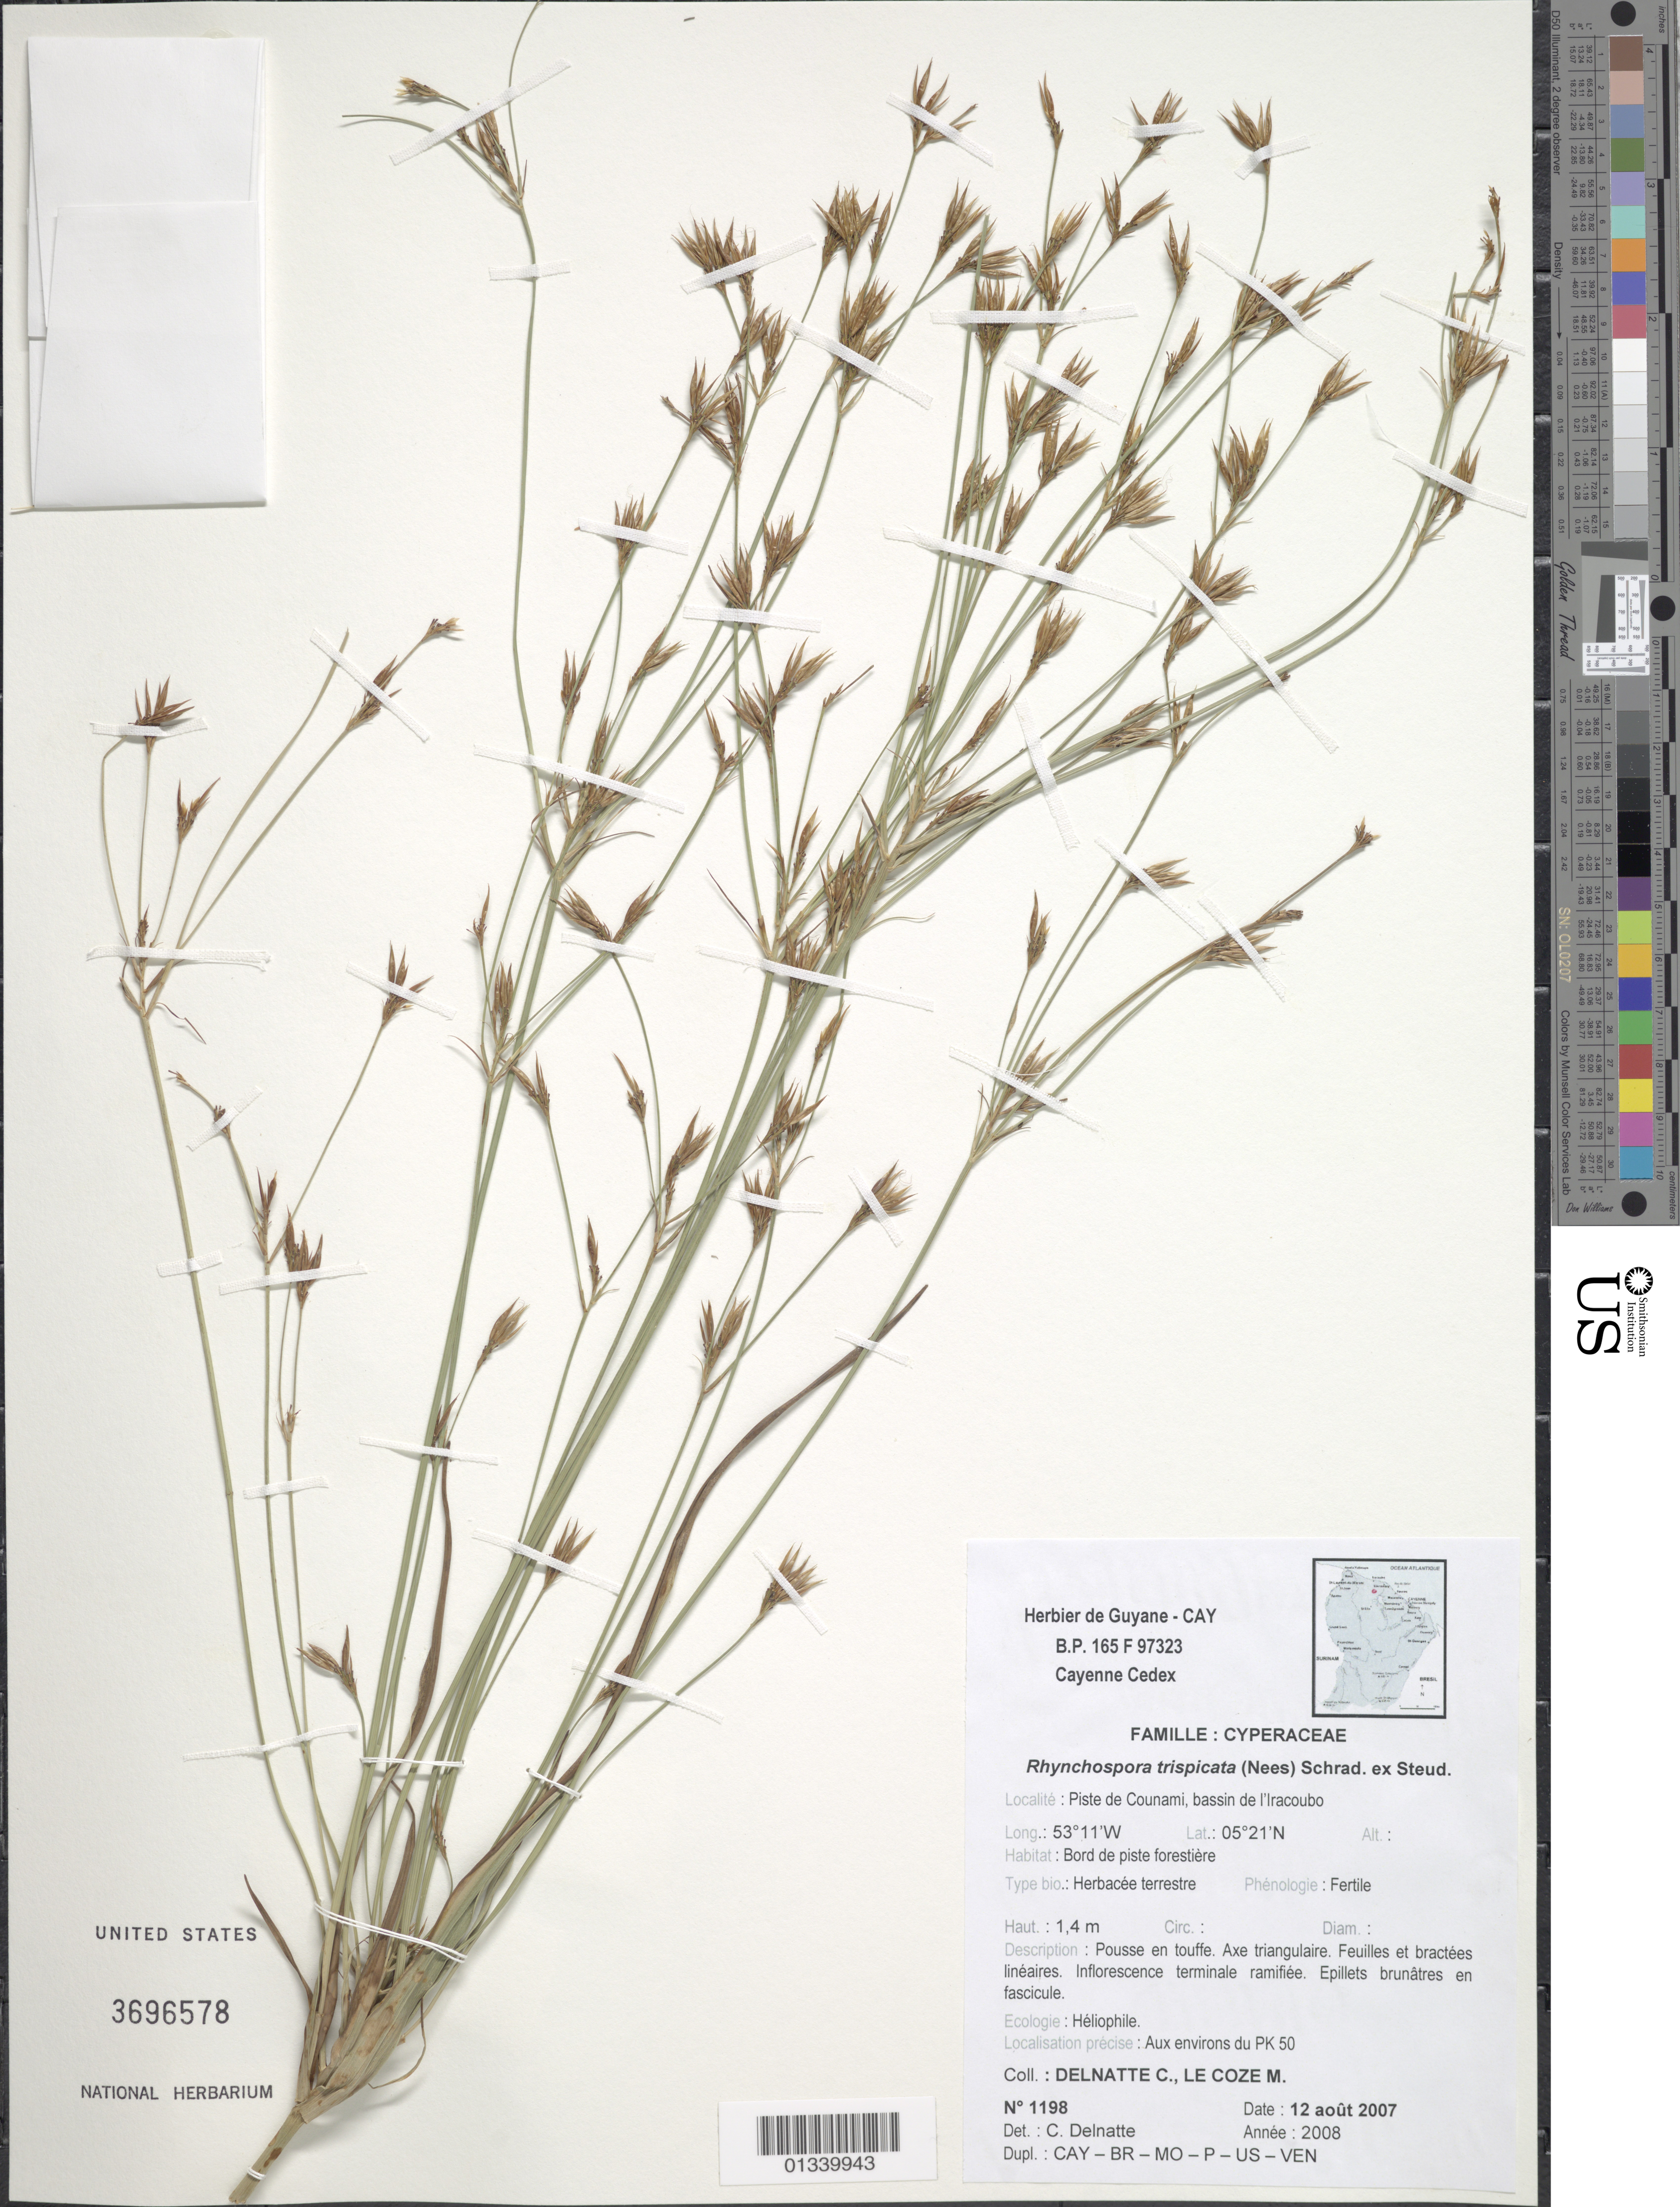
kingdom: Plantae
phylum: Tracheophyta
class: Liliopsida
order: Poales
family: Cyperaceae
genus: Rhynchospora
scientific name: Rhynchospora trispicata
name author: (Nees) Schrad. ex Steud.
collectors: C. Delnatte & M. Le Coze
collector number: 1198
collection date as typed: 12 August 2007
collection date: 2007-08-12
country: French Guiana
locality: Piste de Counami, bassin de I'Irachoubo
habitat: Bord de poste forestiere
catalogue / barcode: US 3696578